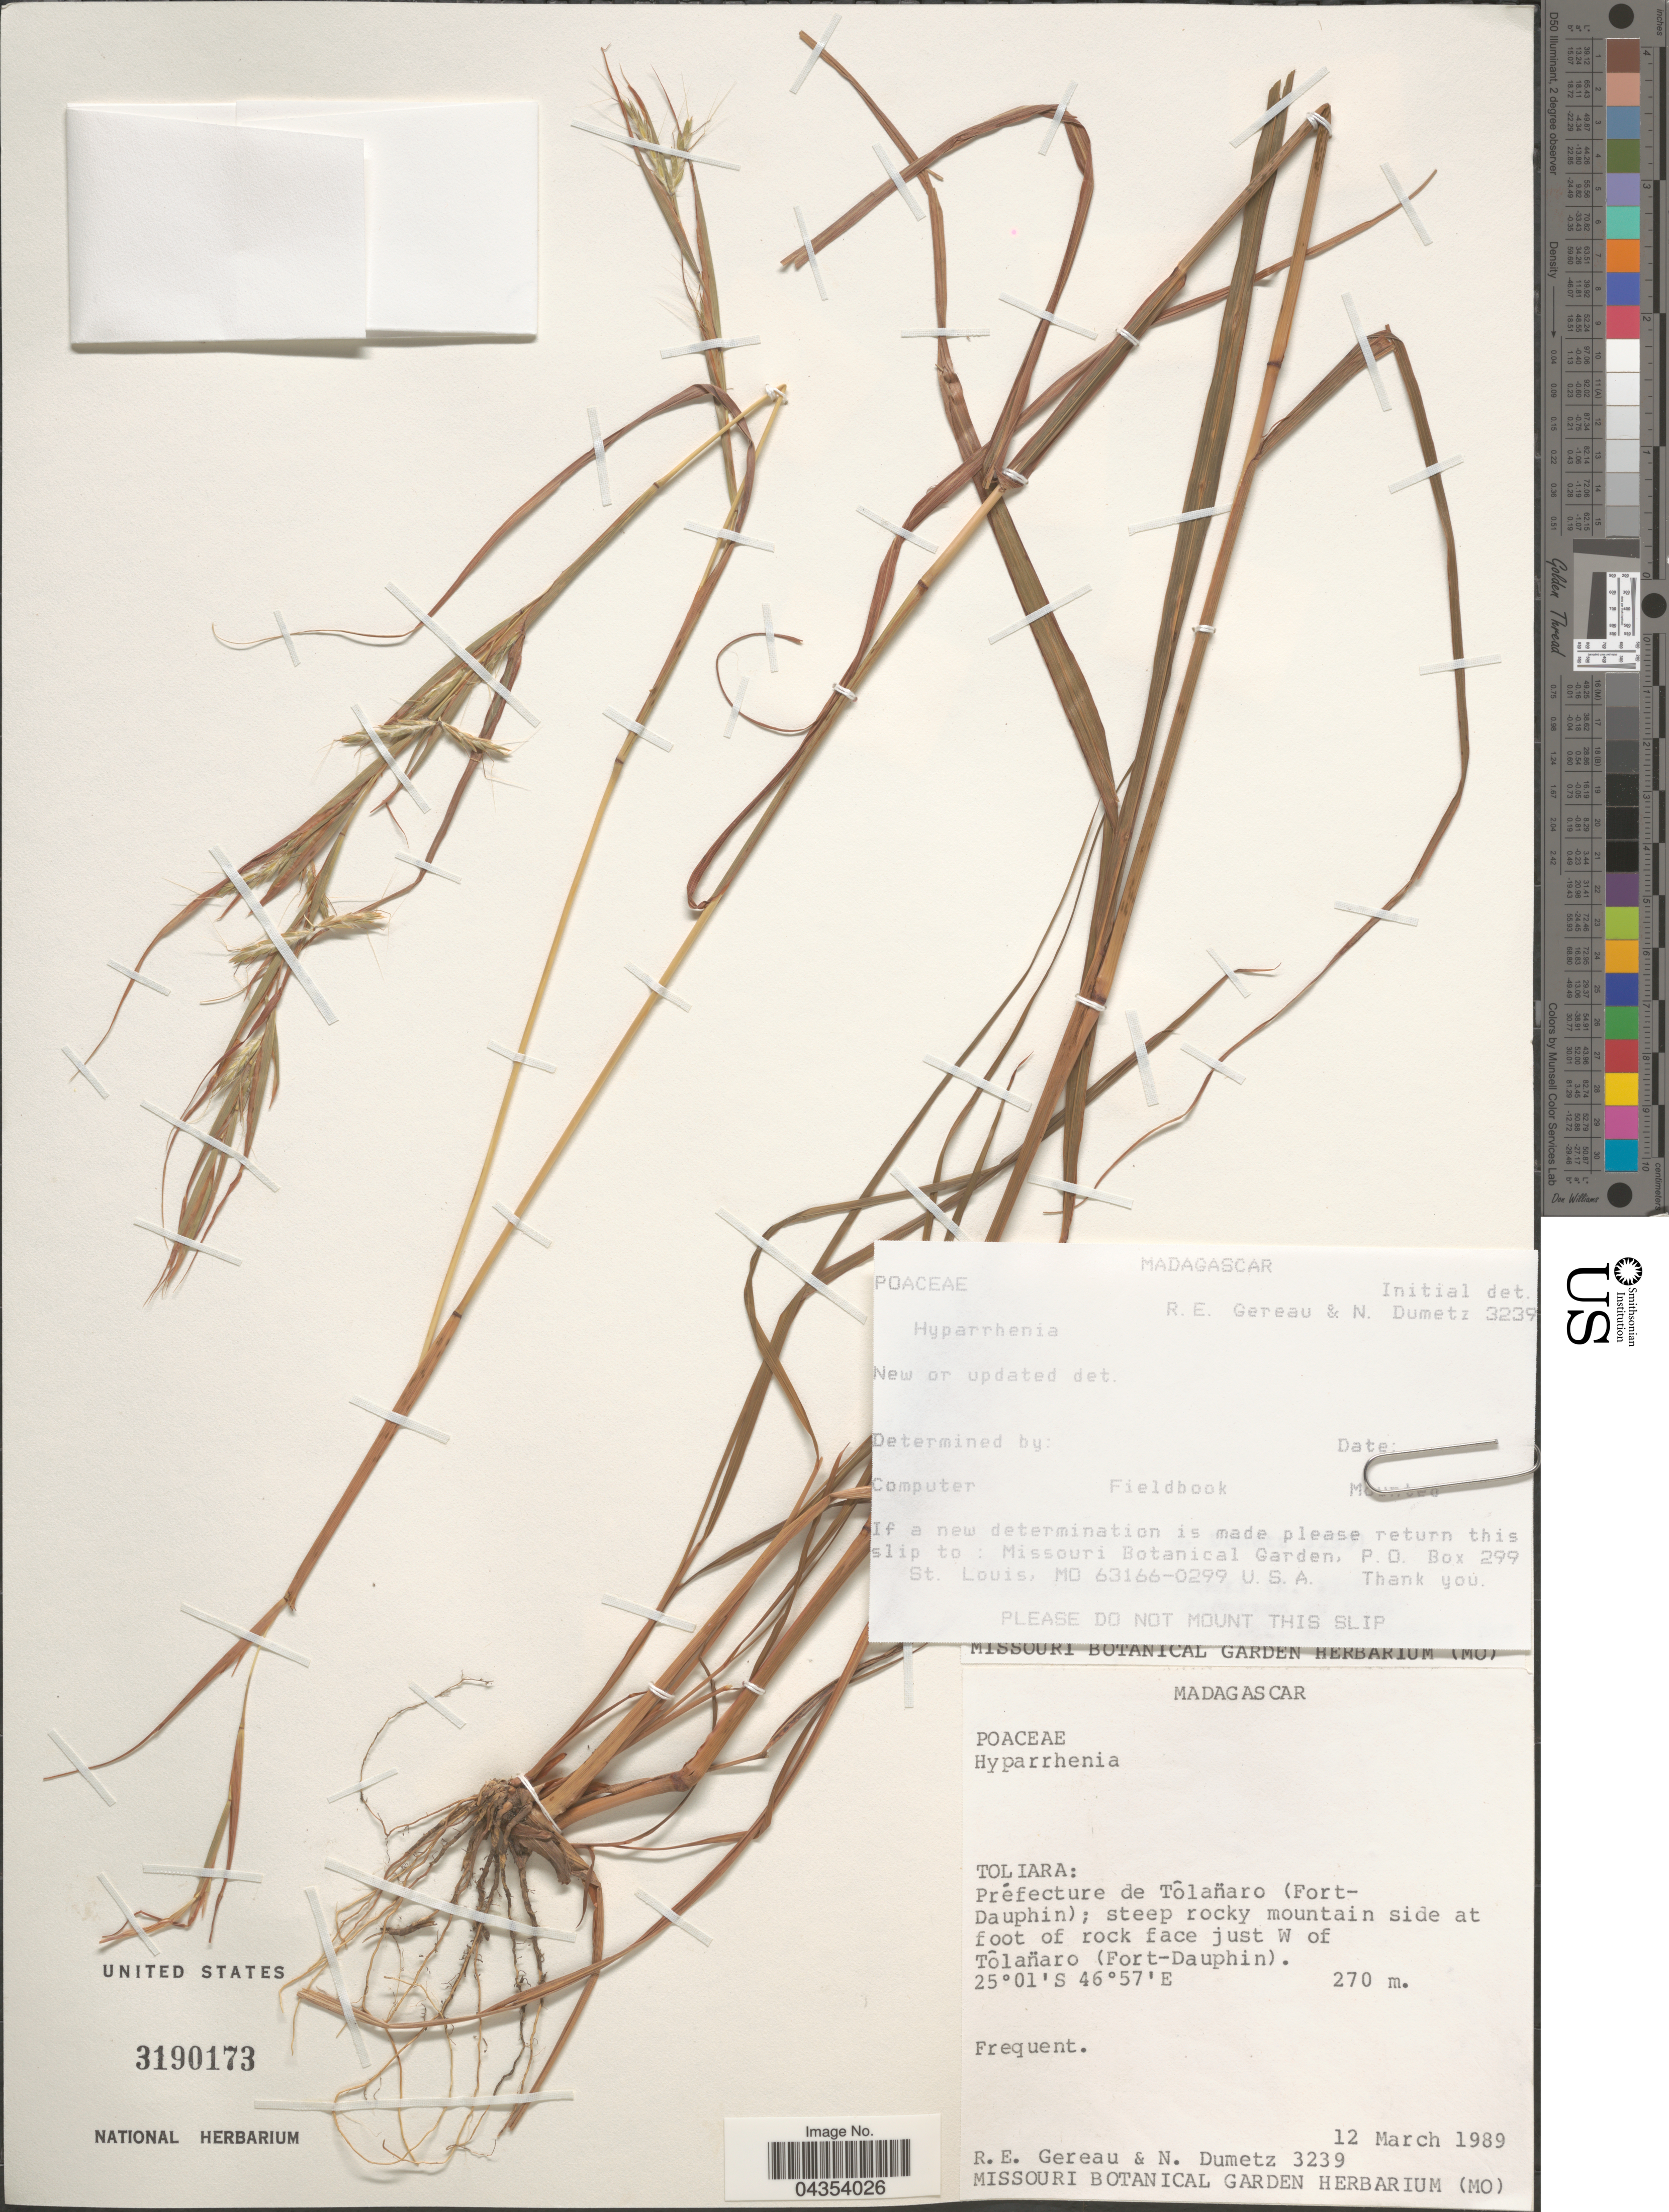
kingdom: Plantae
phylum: Tracheophyta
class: Liliopsida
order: Poales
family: Poaceae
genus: Hyparrhenia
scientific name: Hyparrhenia sp.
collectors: R. Gereau & N. Dumetz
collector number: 3239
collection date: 1989-03-12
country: Madagascar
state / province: Anosy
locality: Préfecture de Tôlanaro (Fort-Dauphin); steep rocky mountain side at foot of rock face just W of Tôlanaro (Fort-Dauphin).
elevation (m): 270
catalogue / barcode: US 3190173